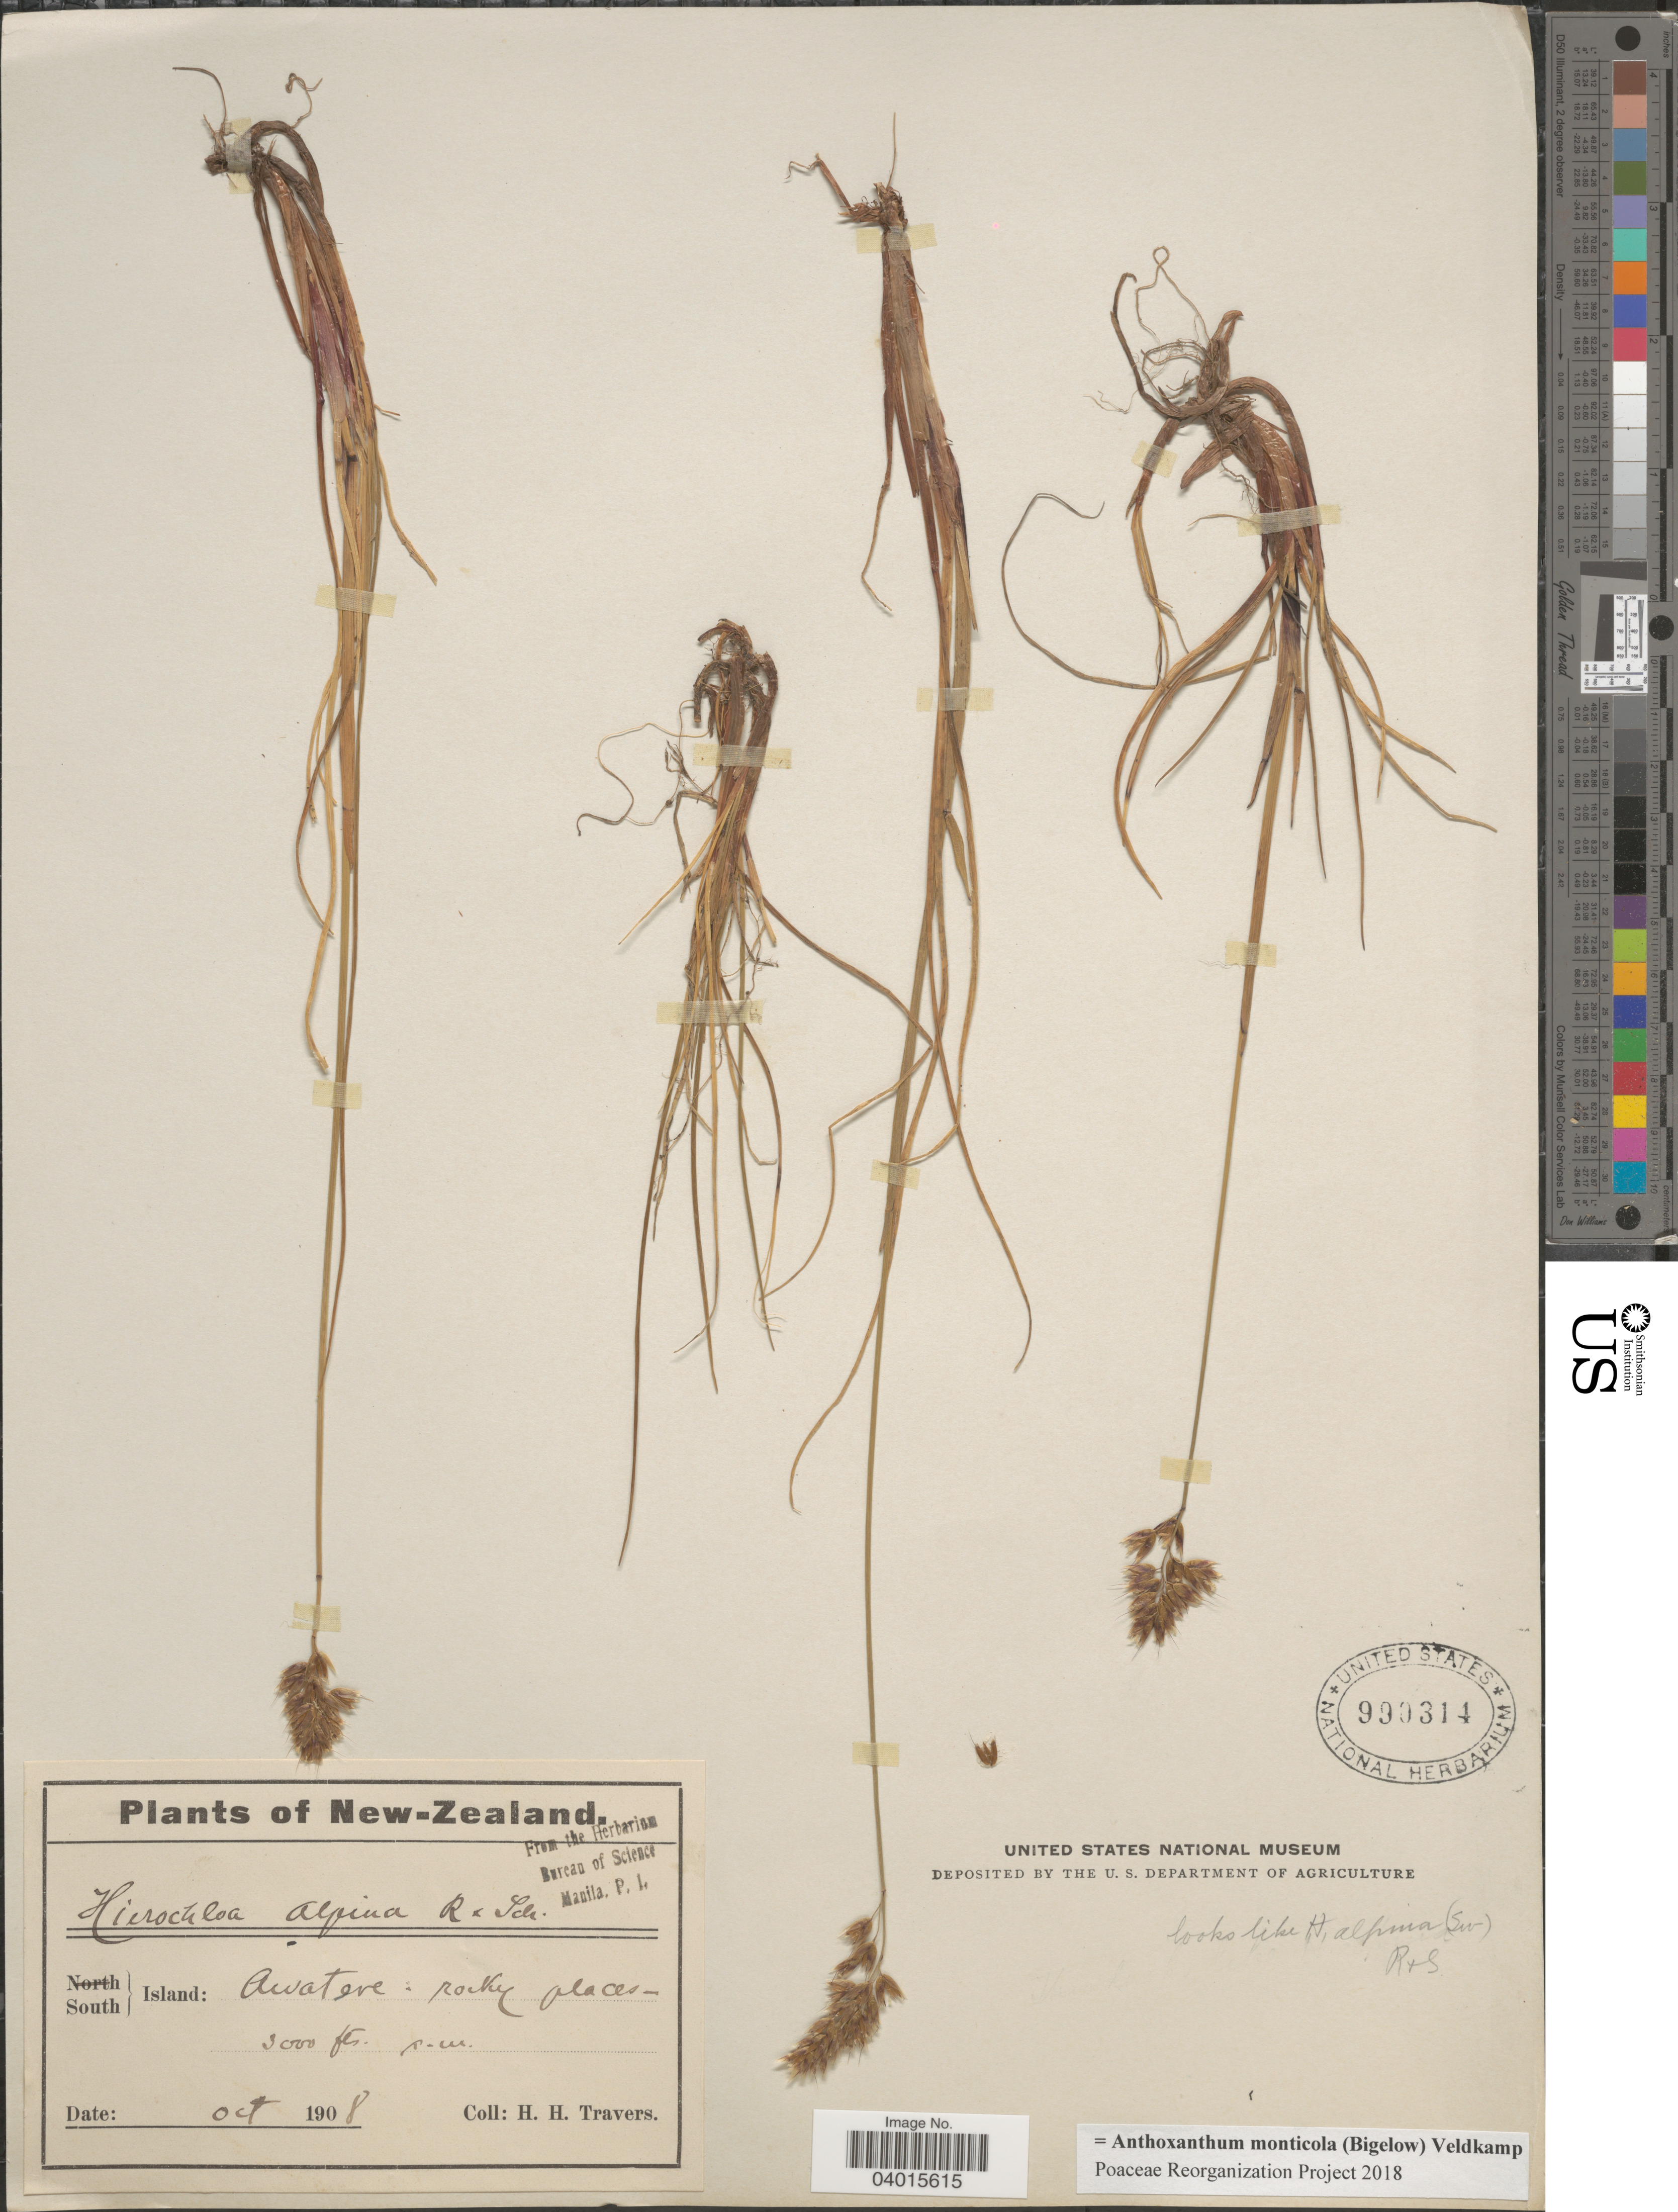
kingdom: Plantae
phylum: Tracheophyta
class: Liliopsida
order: Poales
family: Poaceae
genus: Anthoxanthum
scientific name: Anthoxanthum monticola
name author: (Bigelow) Veldkamp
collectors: H. Travers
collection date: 1908-10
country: New Zealand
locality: South Island: Awatere: rocky places.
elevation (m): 914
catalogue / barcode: US 999314